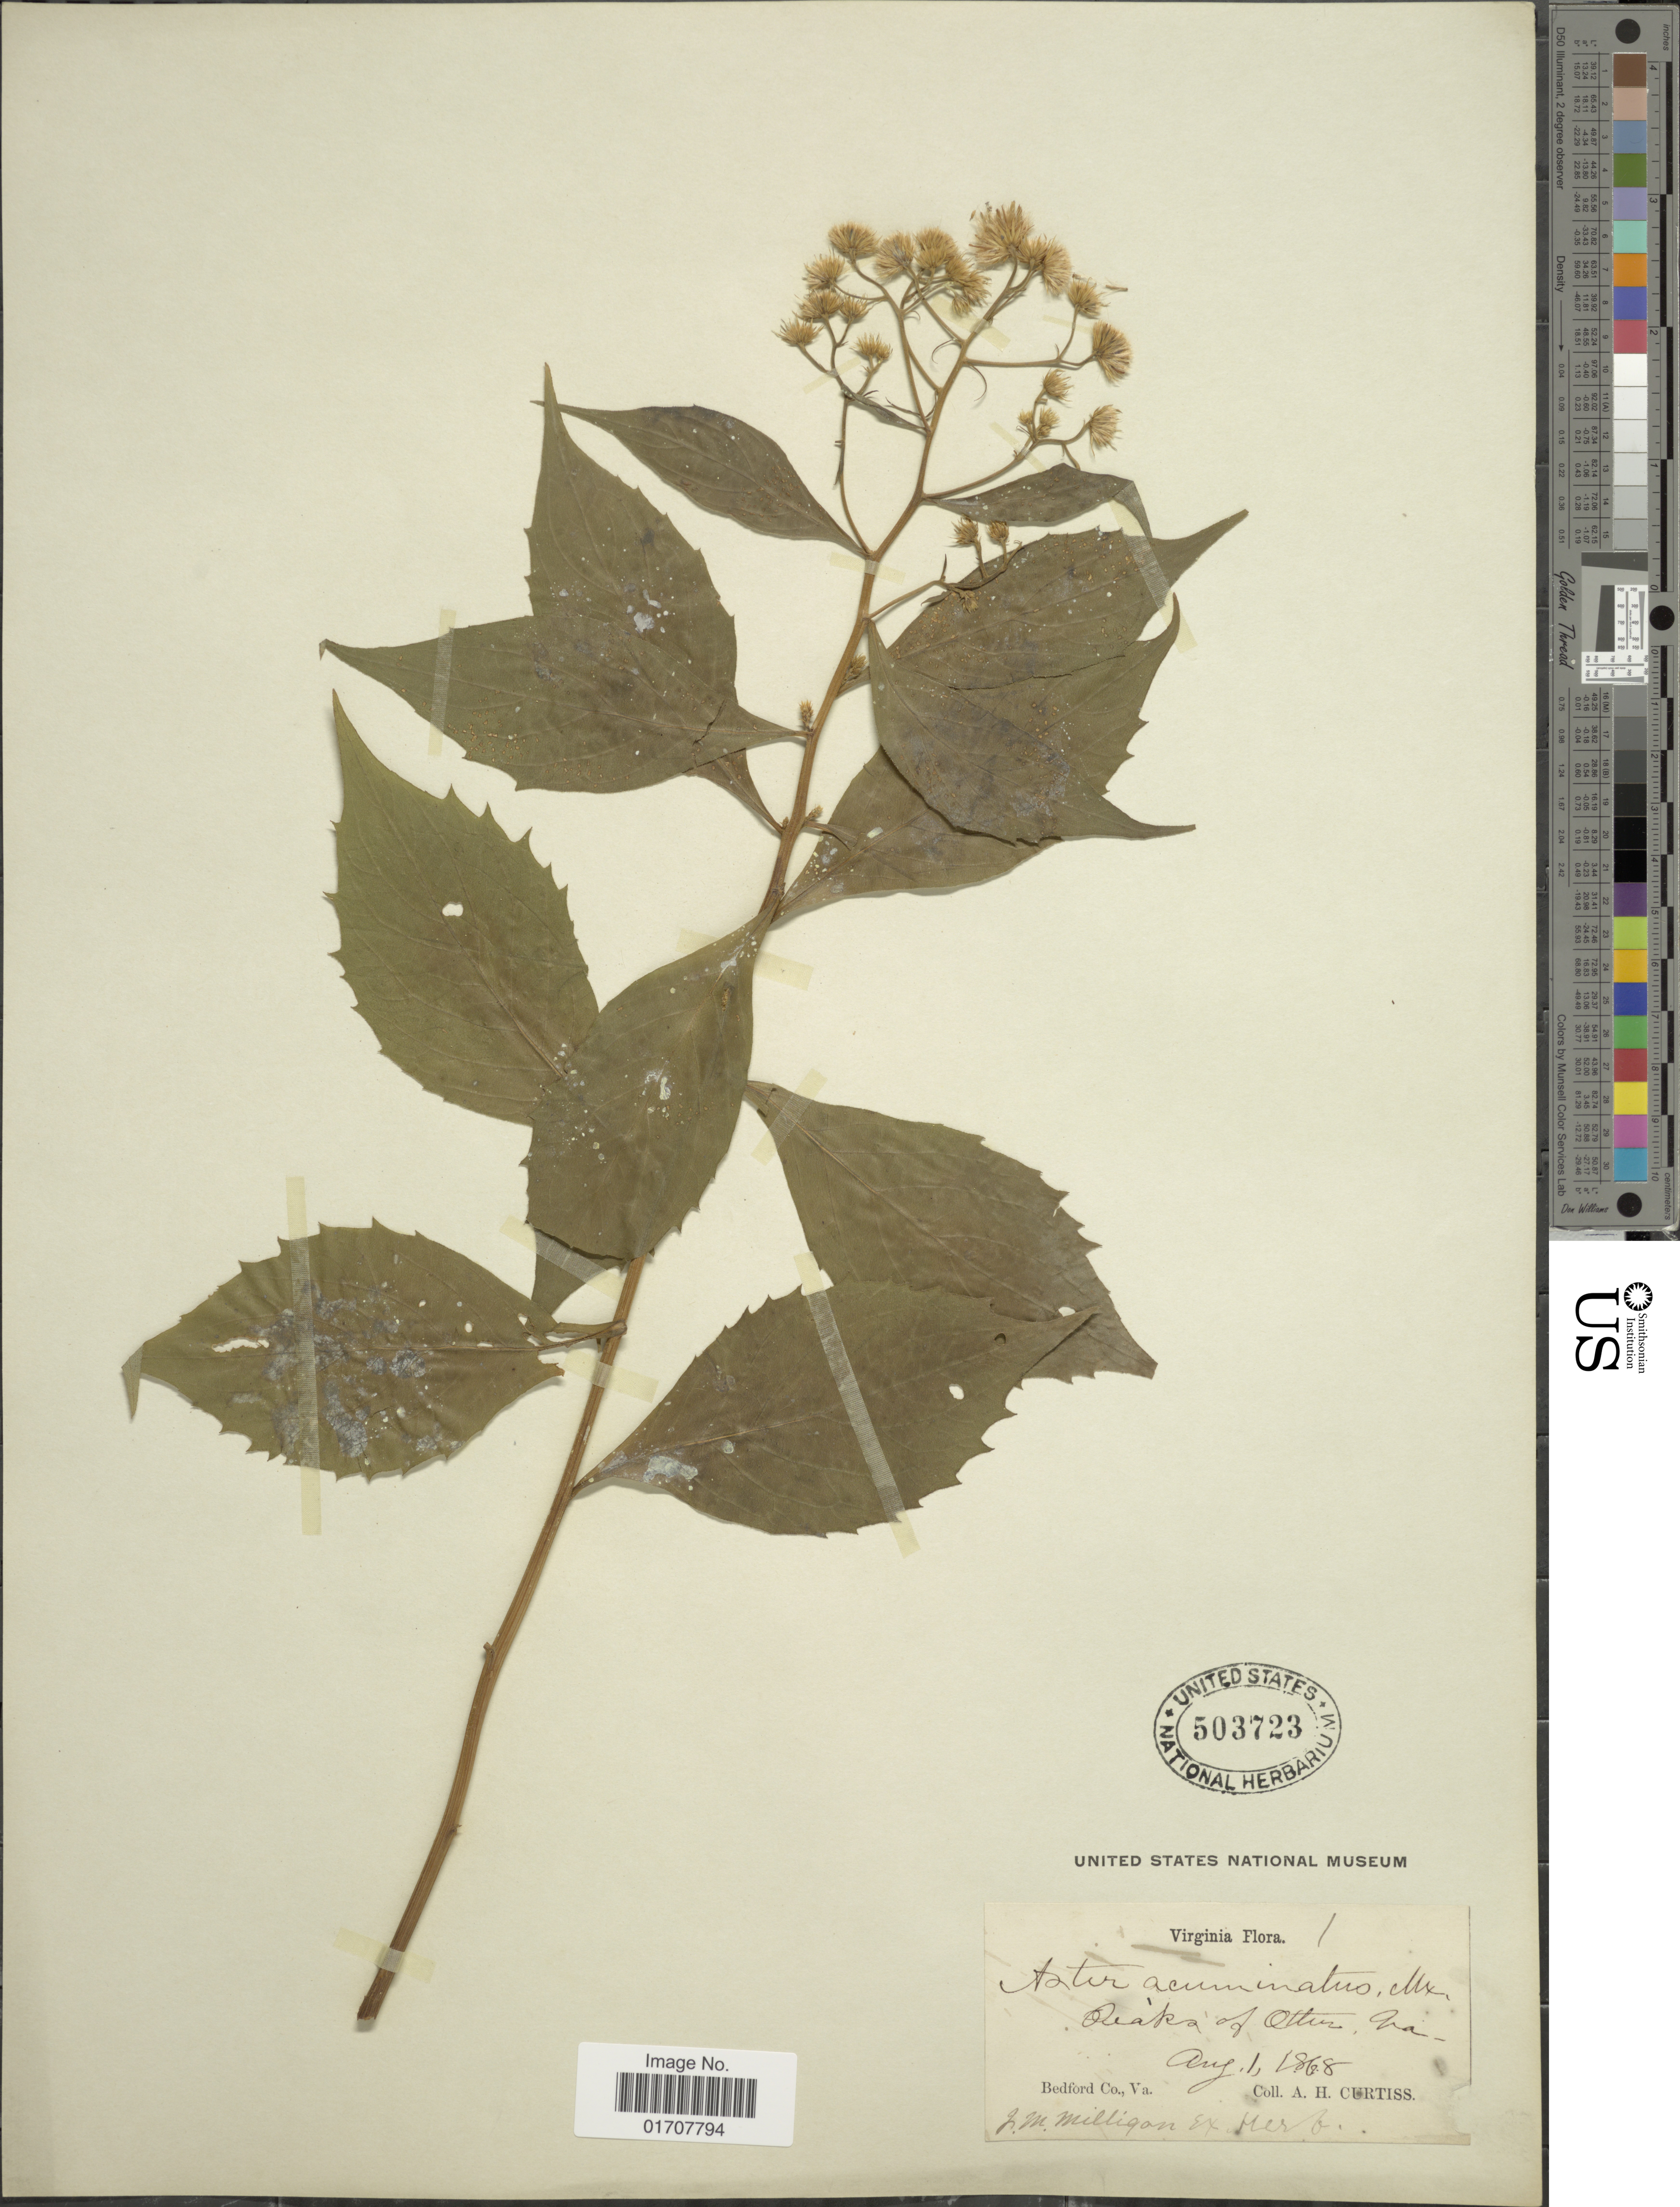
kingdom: Plantae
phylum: Tracheophyta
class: Magnoliopsida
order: Asterales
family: Asteraceae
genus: Oclemena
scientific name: Oclemena acuminata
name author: (Michx.) Greene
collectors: A. H. Curtiss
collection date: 1868-08-01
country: United States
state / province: Virginia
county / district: Bedford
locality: Peaks of Otter, Va., Bedford Co.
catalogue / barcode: US 503723